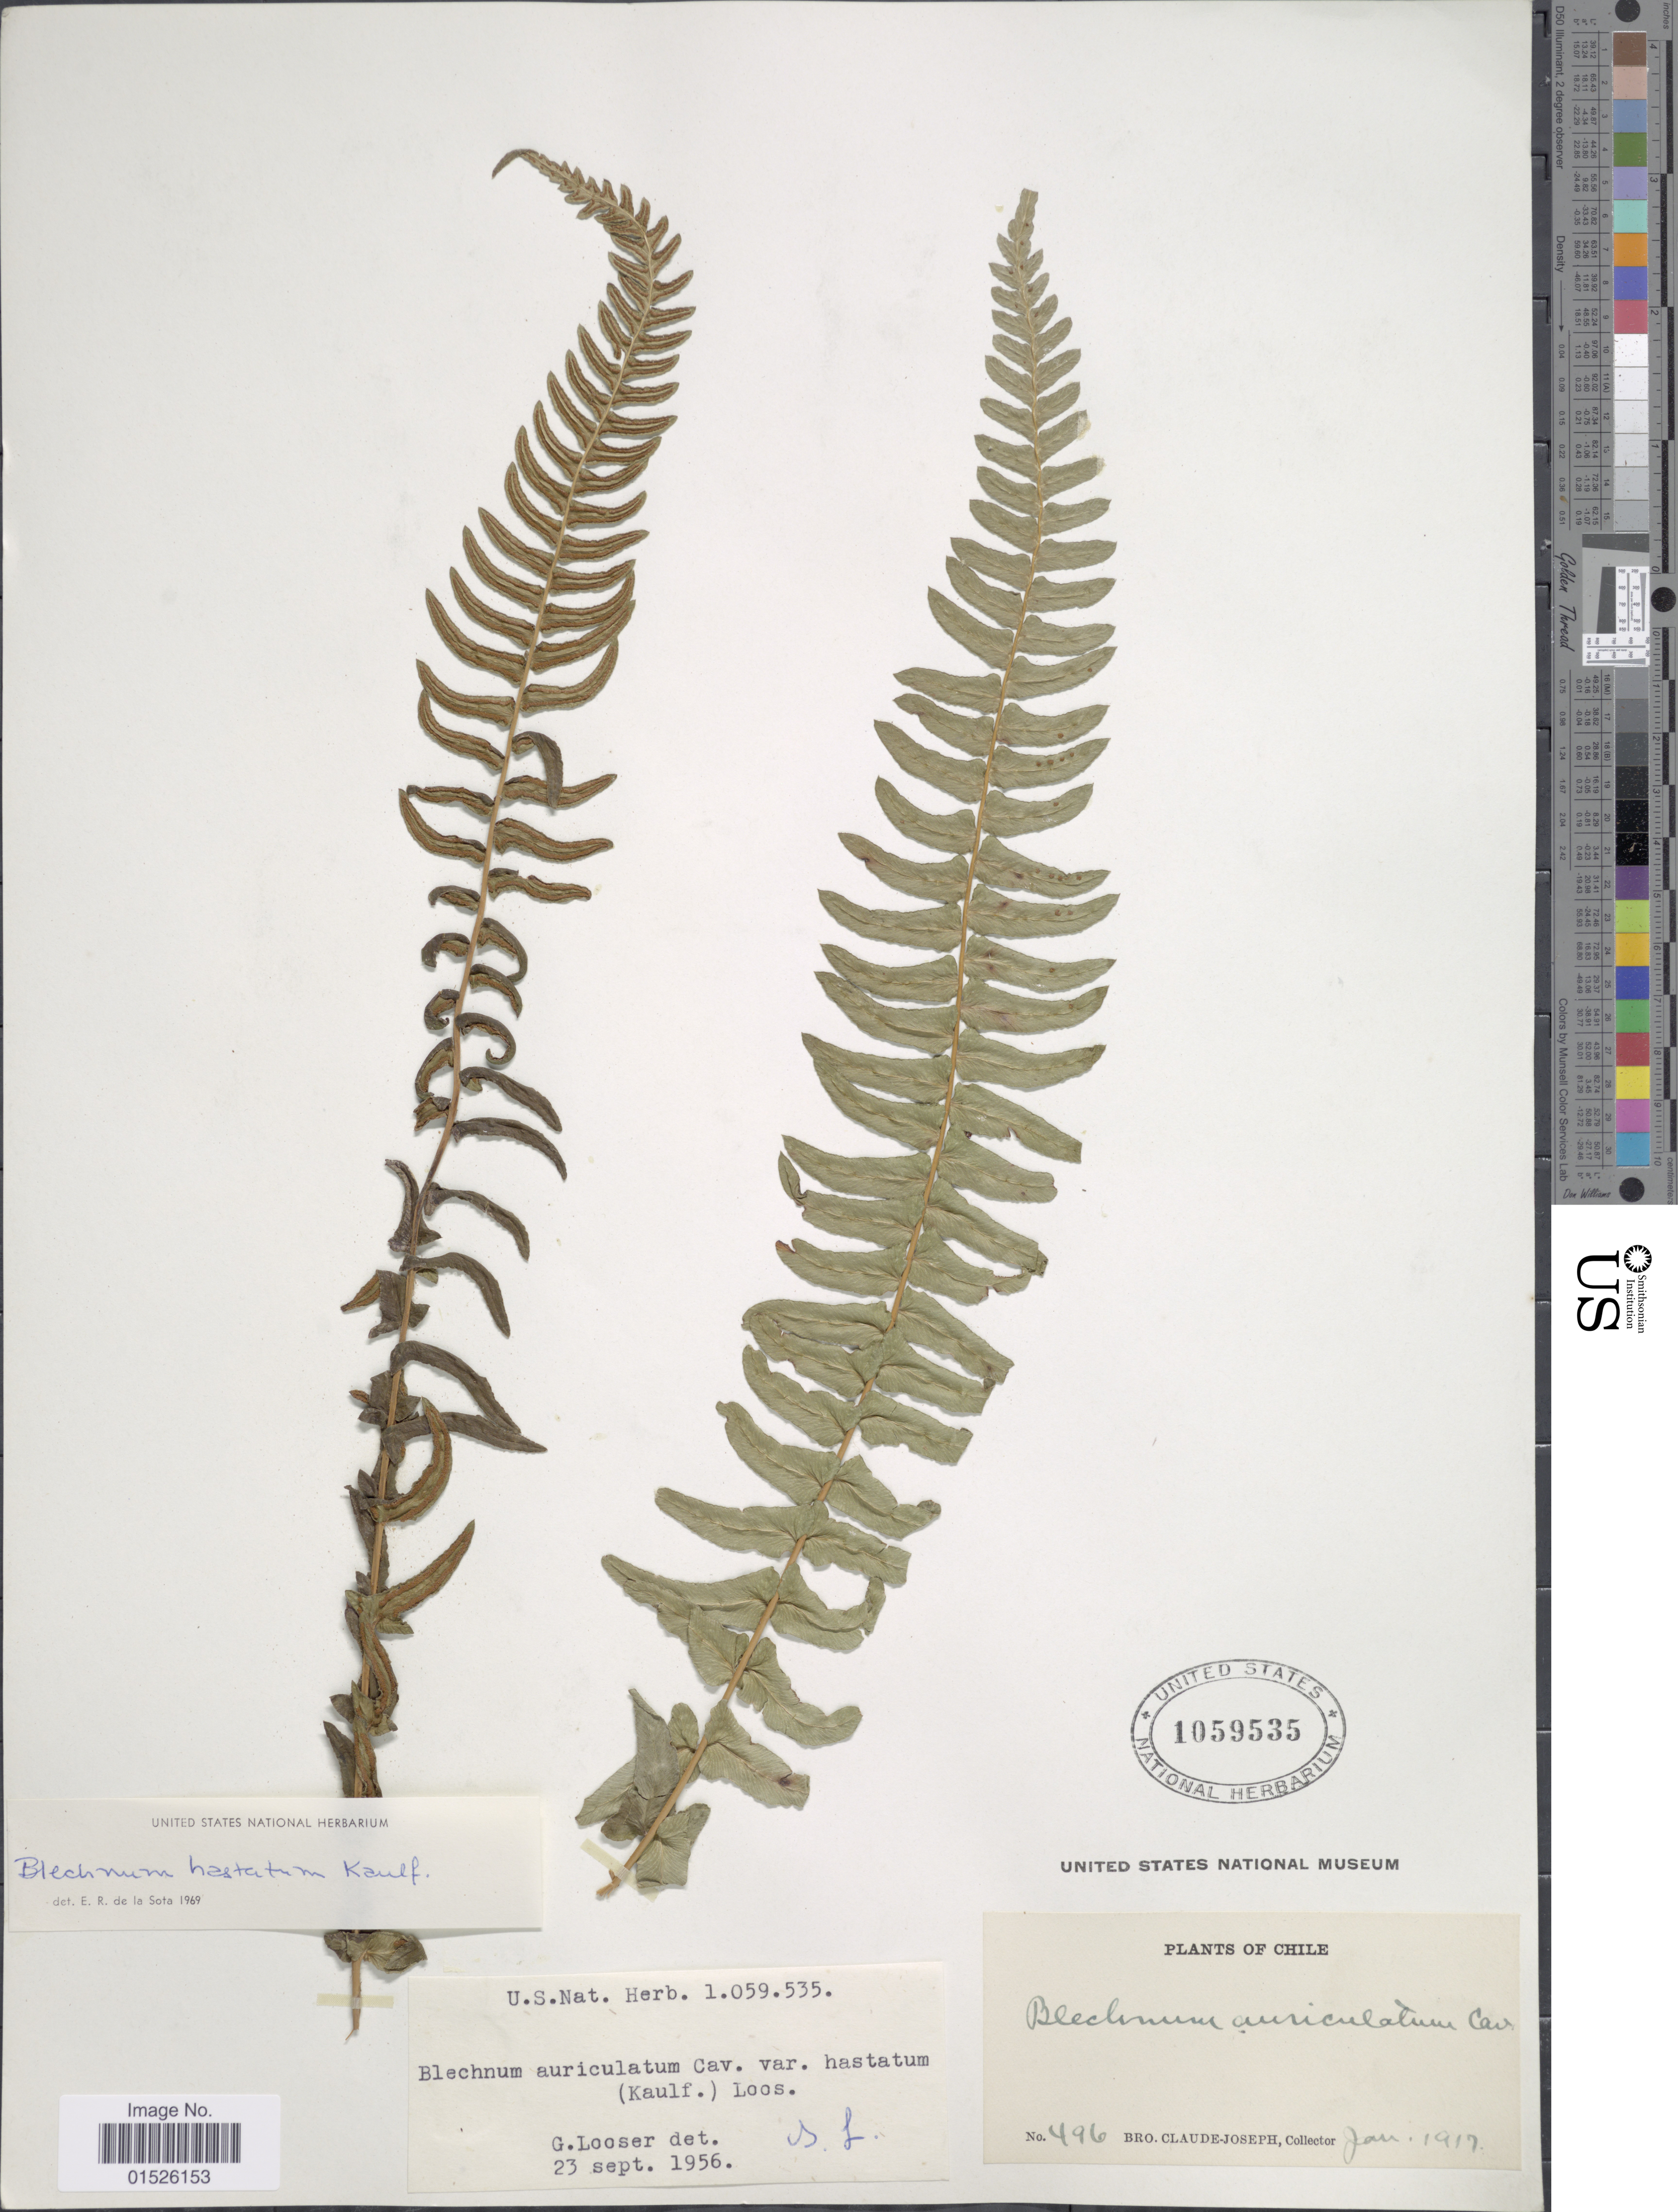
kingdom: Plantae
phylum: Tracheophyta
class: Polypodiopsida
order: Polypodiales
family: Blechnaceae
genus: Blechnum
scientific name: Blechnum hastatum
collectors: Bro. Claude-Joseph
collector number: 496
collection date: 1917-01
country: Chile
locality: Chile.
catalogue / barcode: US 1059535